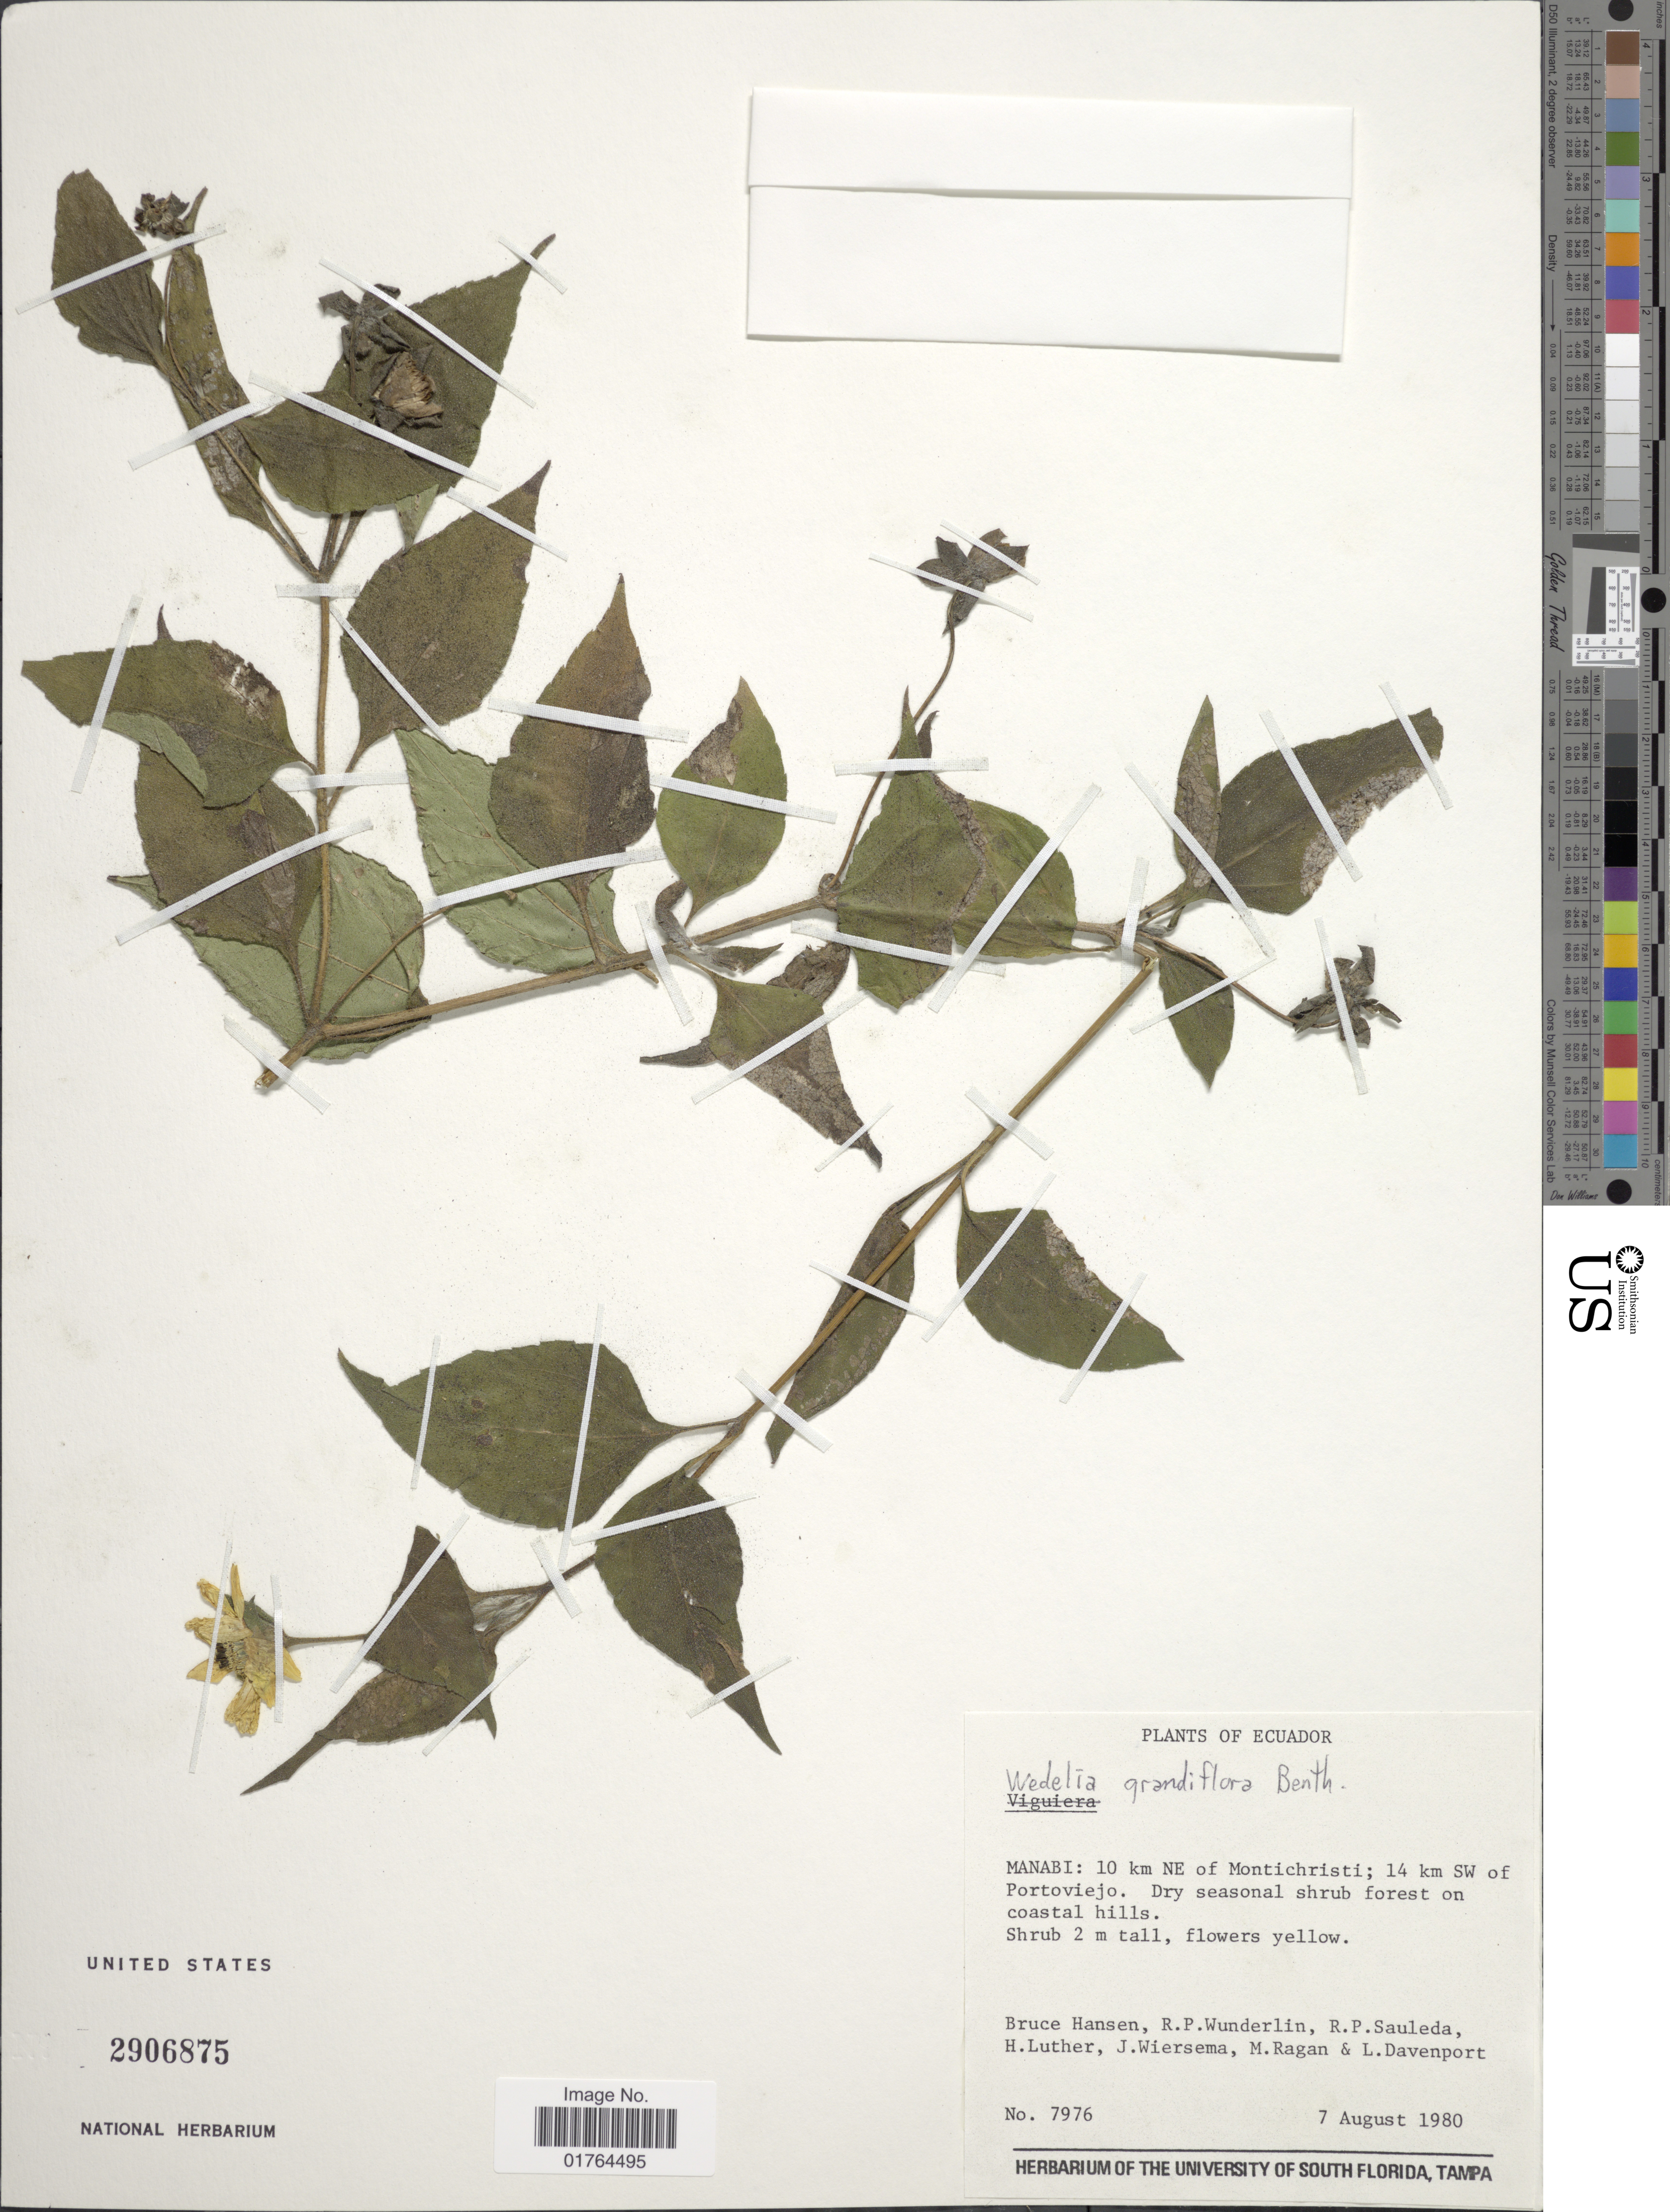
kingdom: Plantae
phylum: Tracheophyta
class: Magnoliopsida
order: Asterales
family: Asteraceae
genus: Wedelia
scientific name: Wedelia grandiflora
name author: Benth.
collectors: B. Hansen, R. P. Wunderlin, R. Sauleda, H. Luther & et al.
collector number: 7976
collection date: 1980-08-07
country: Ecuador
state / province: Manabí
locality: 10 km NE of Montichristi, 14 km SW of Portoviejo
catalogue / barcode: US 2906875